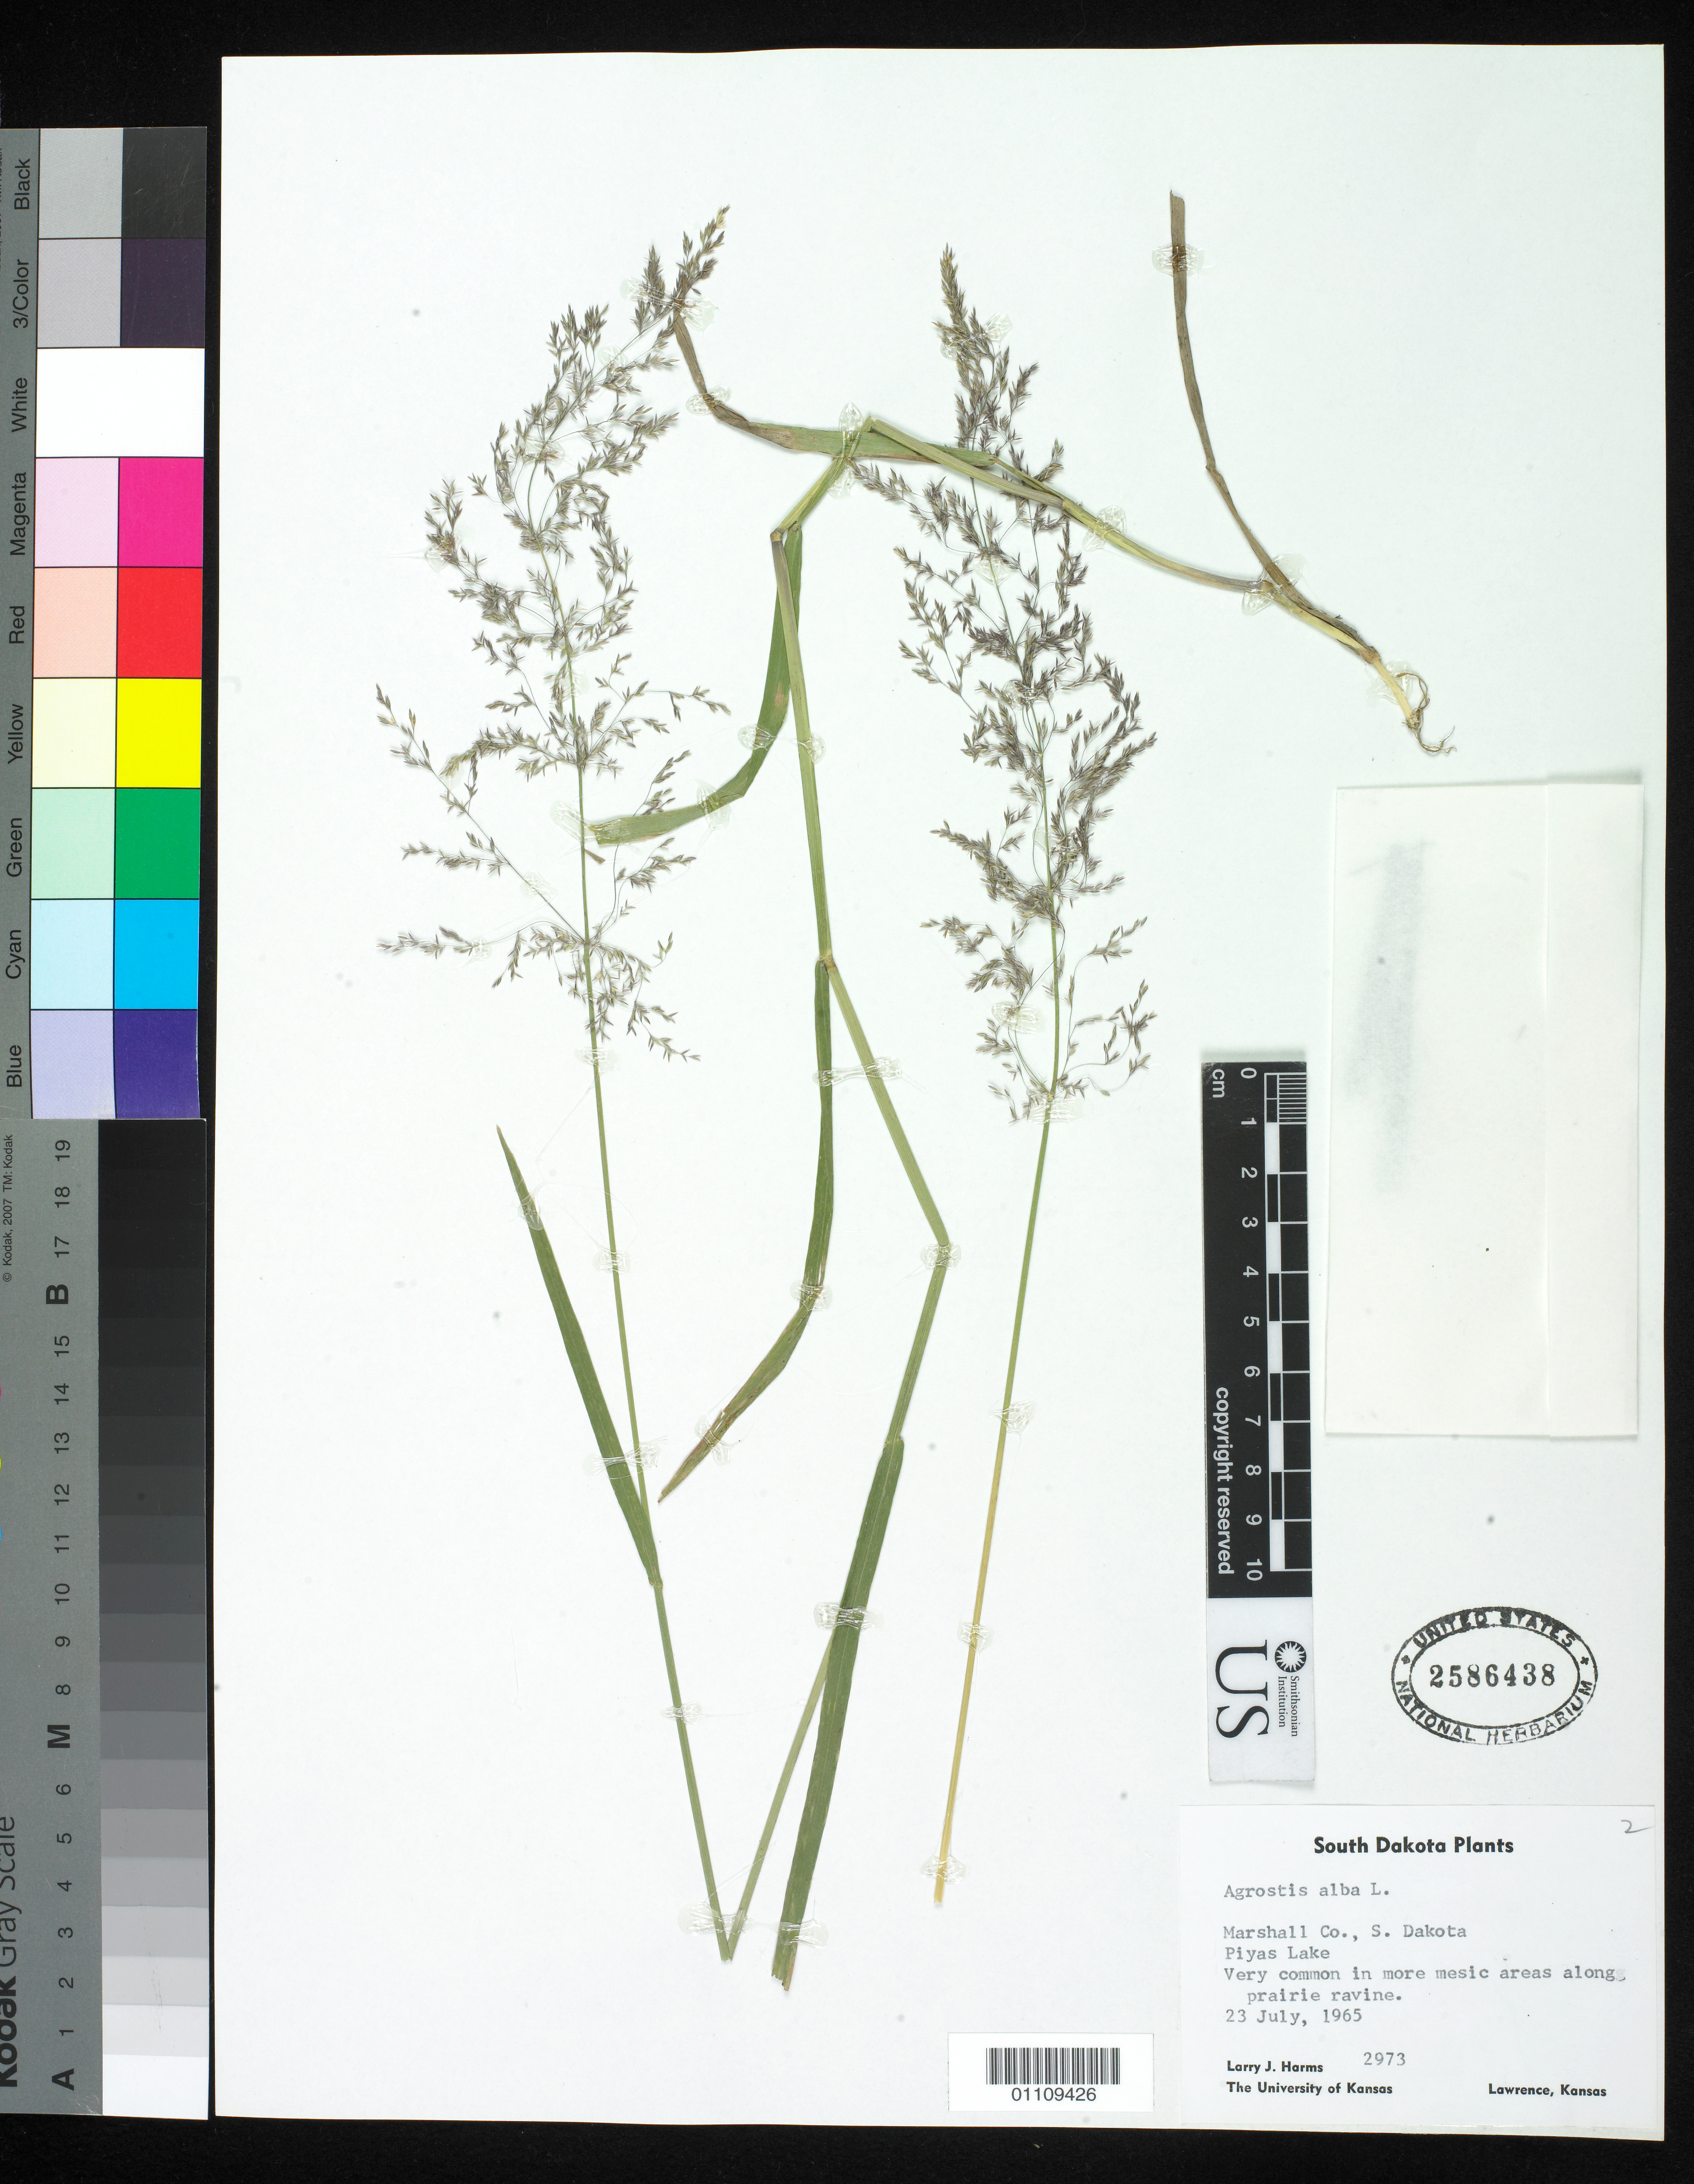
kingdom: Plantae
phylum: Tracheophyta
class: Liliopsida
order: Poales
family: Poaceae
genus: Agrostis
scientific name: Agrostis gigantea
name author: Roth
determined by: Soreng, Robert J., Research Associate (BOT), Smithsonian Institution - National Museum of Natural History (UNITED STATES)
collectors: L. Harms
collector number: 2973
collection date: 1965-07-23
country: United States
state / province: South Dakota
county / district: Marshall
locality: Piyas Lake.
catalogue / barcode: US 2586438